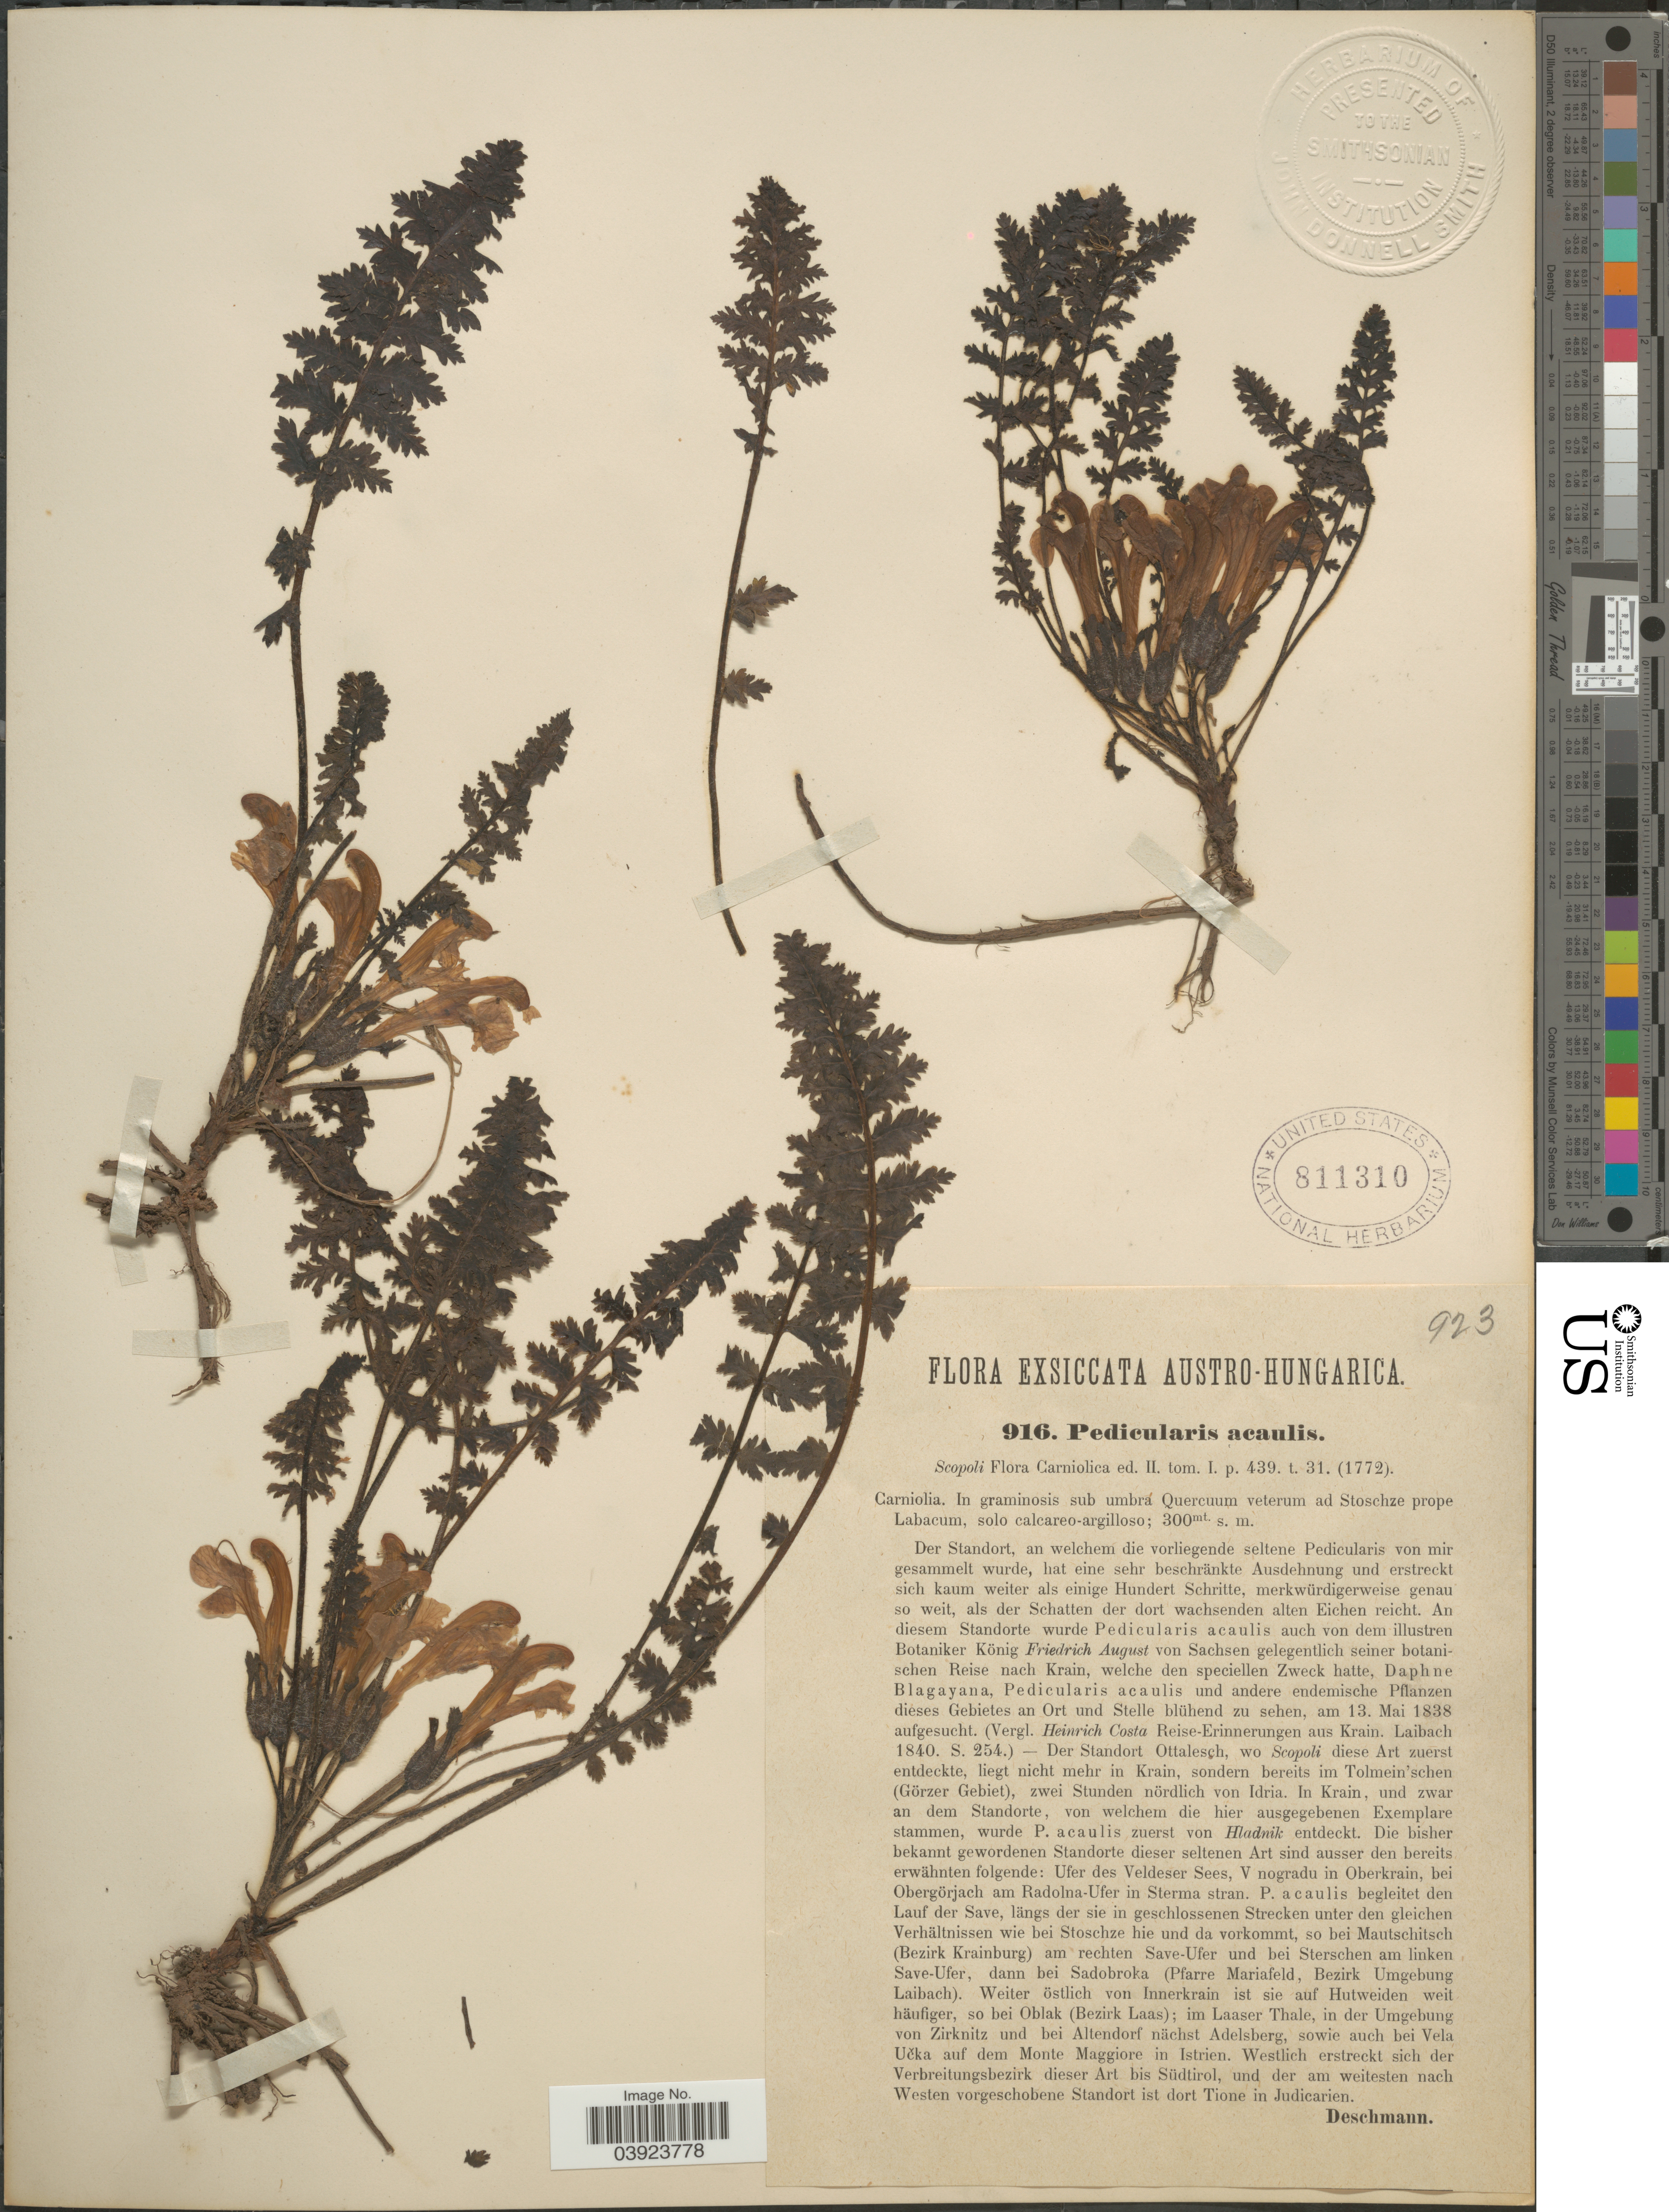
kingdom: Plantae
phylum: Tracheophyta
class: Magnoliopsida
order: Lamiales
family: Orobanchaceae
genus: Pedicularis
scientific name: Pedicularis acaulis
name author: Scop.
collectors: Deschmann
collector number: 916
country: Slovenia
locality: Austro-Hungarica. Carniolia. In graminosis sub umbra Quercuum veterum ad Stoschze prope Labacum.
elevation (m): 300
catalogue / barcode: US 811310